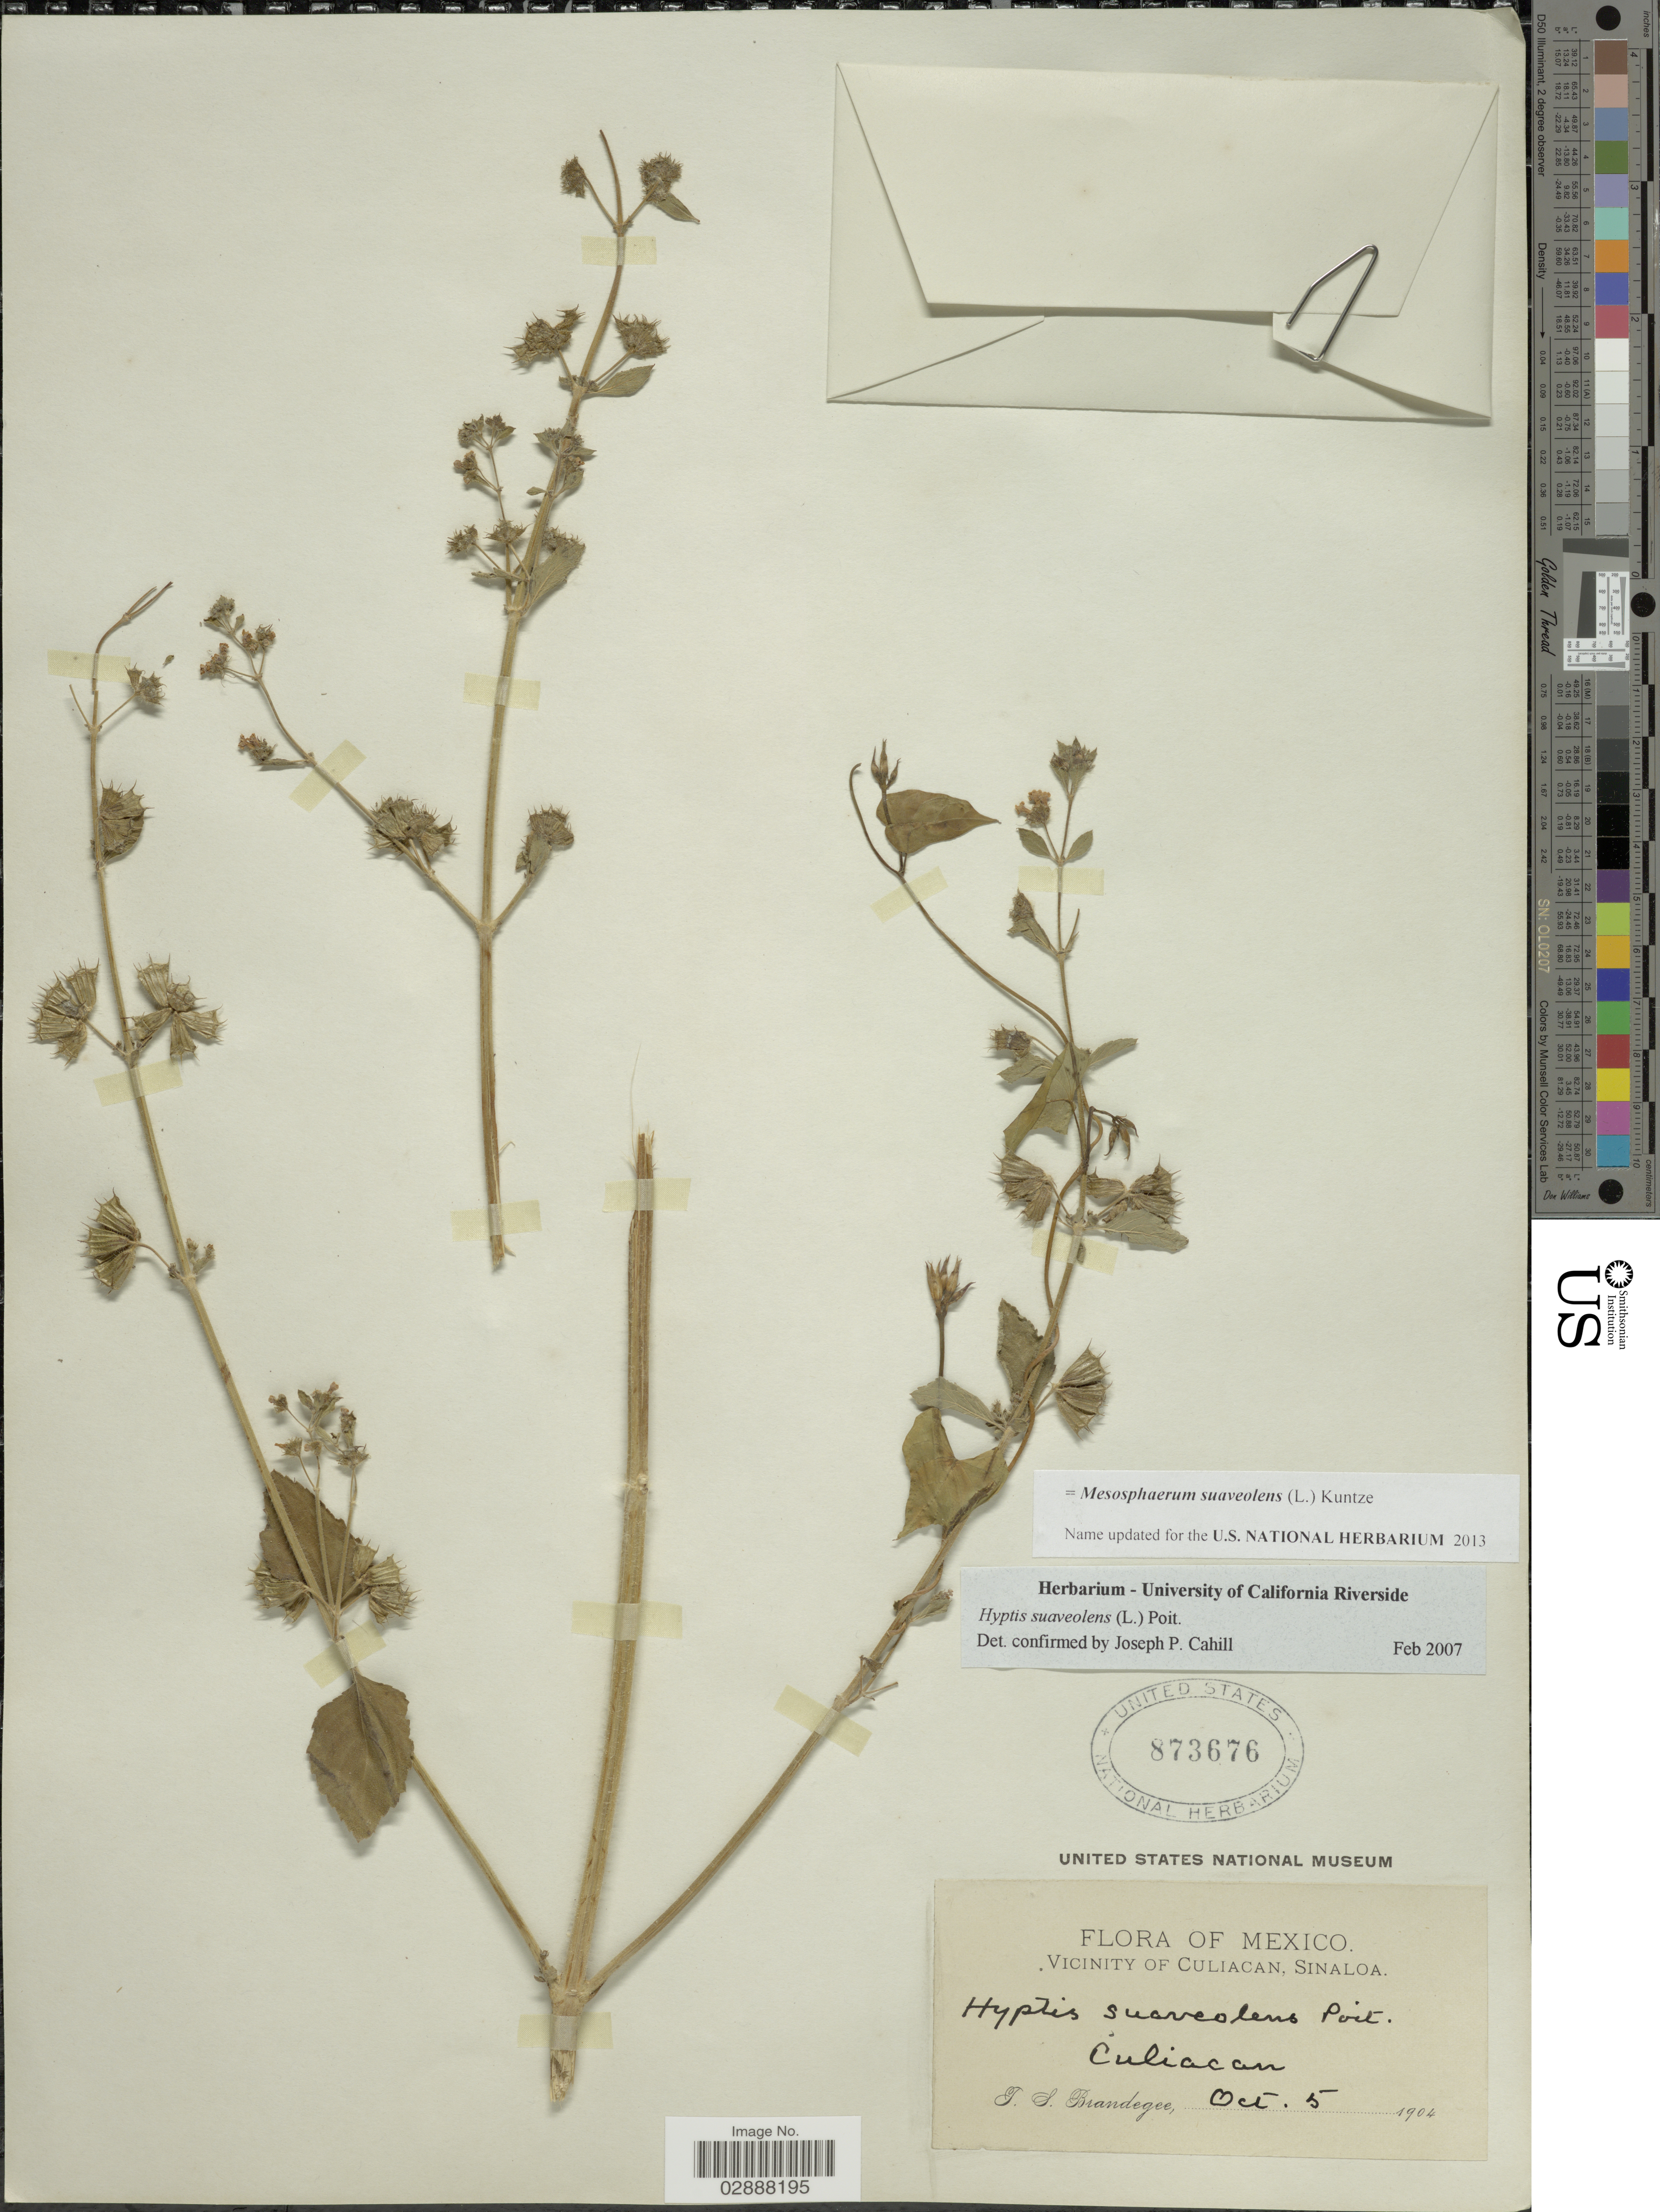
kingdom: Plantae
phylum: Tracheophyta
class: Magnoliopsida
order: Lamiales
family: Lamiaceae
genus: Mesosphaerum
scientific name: Mesosphaerum suaveolens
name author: (L.) Kuntze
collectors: J. S. Brandegee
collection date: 1904-10-05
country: Mexico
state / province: Sinaloa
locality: Vicinity of Culiacan. Culiacan.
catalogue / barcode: US 873676